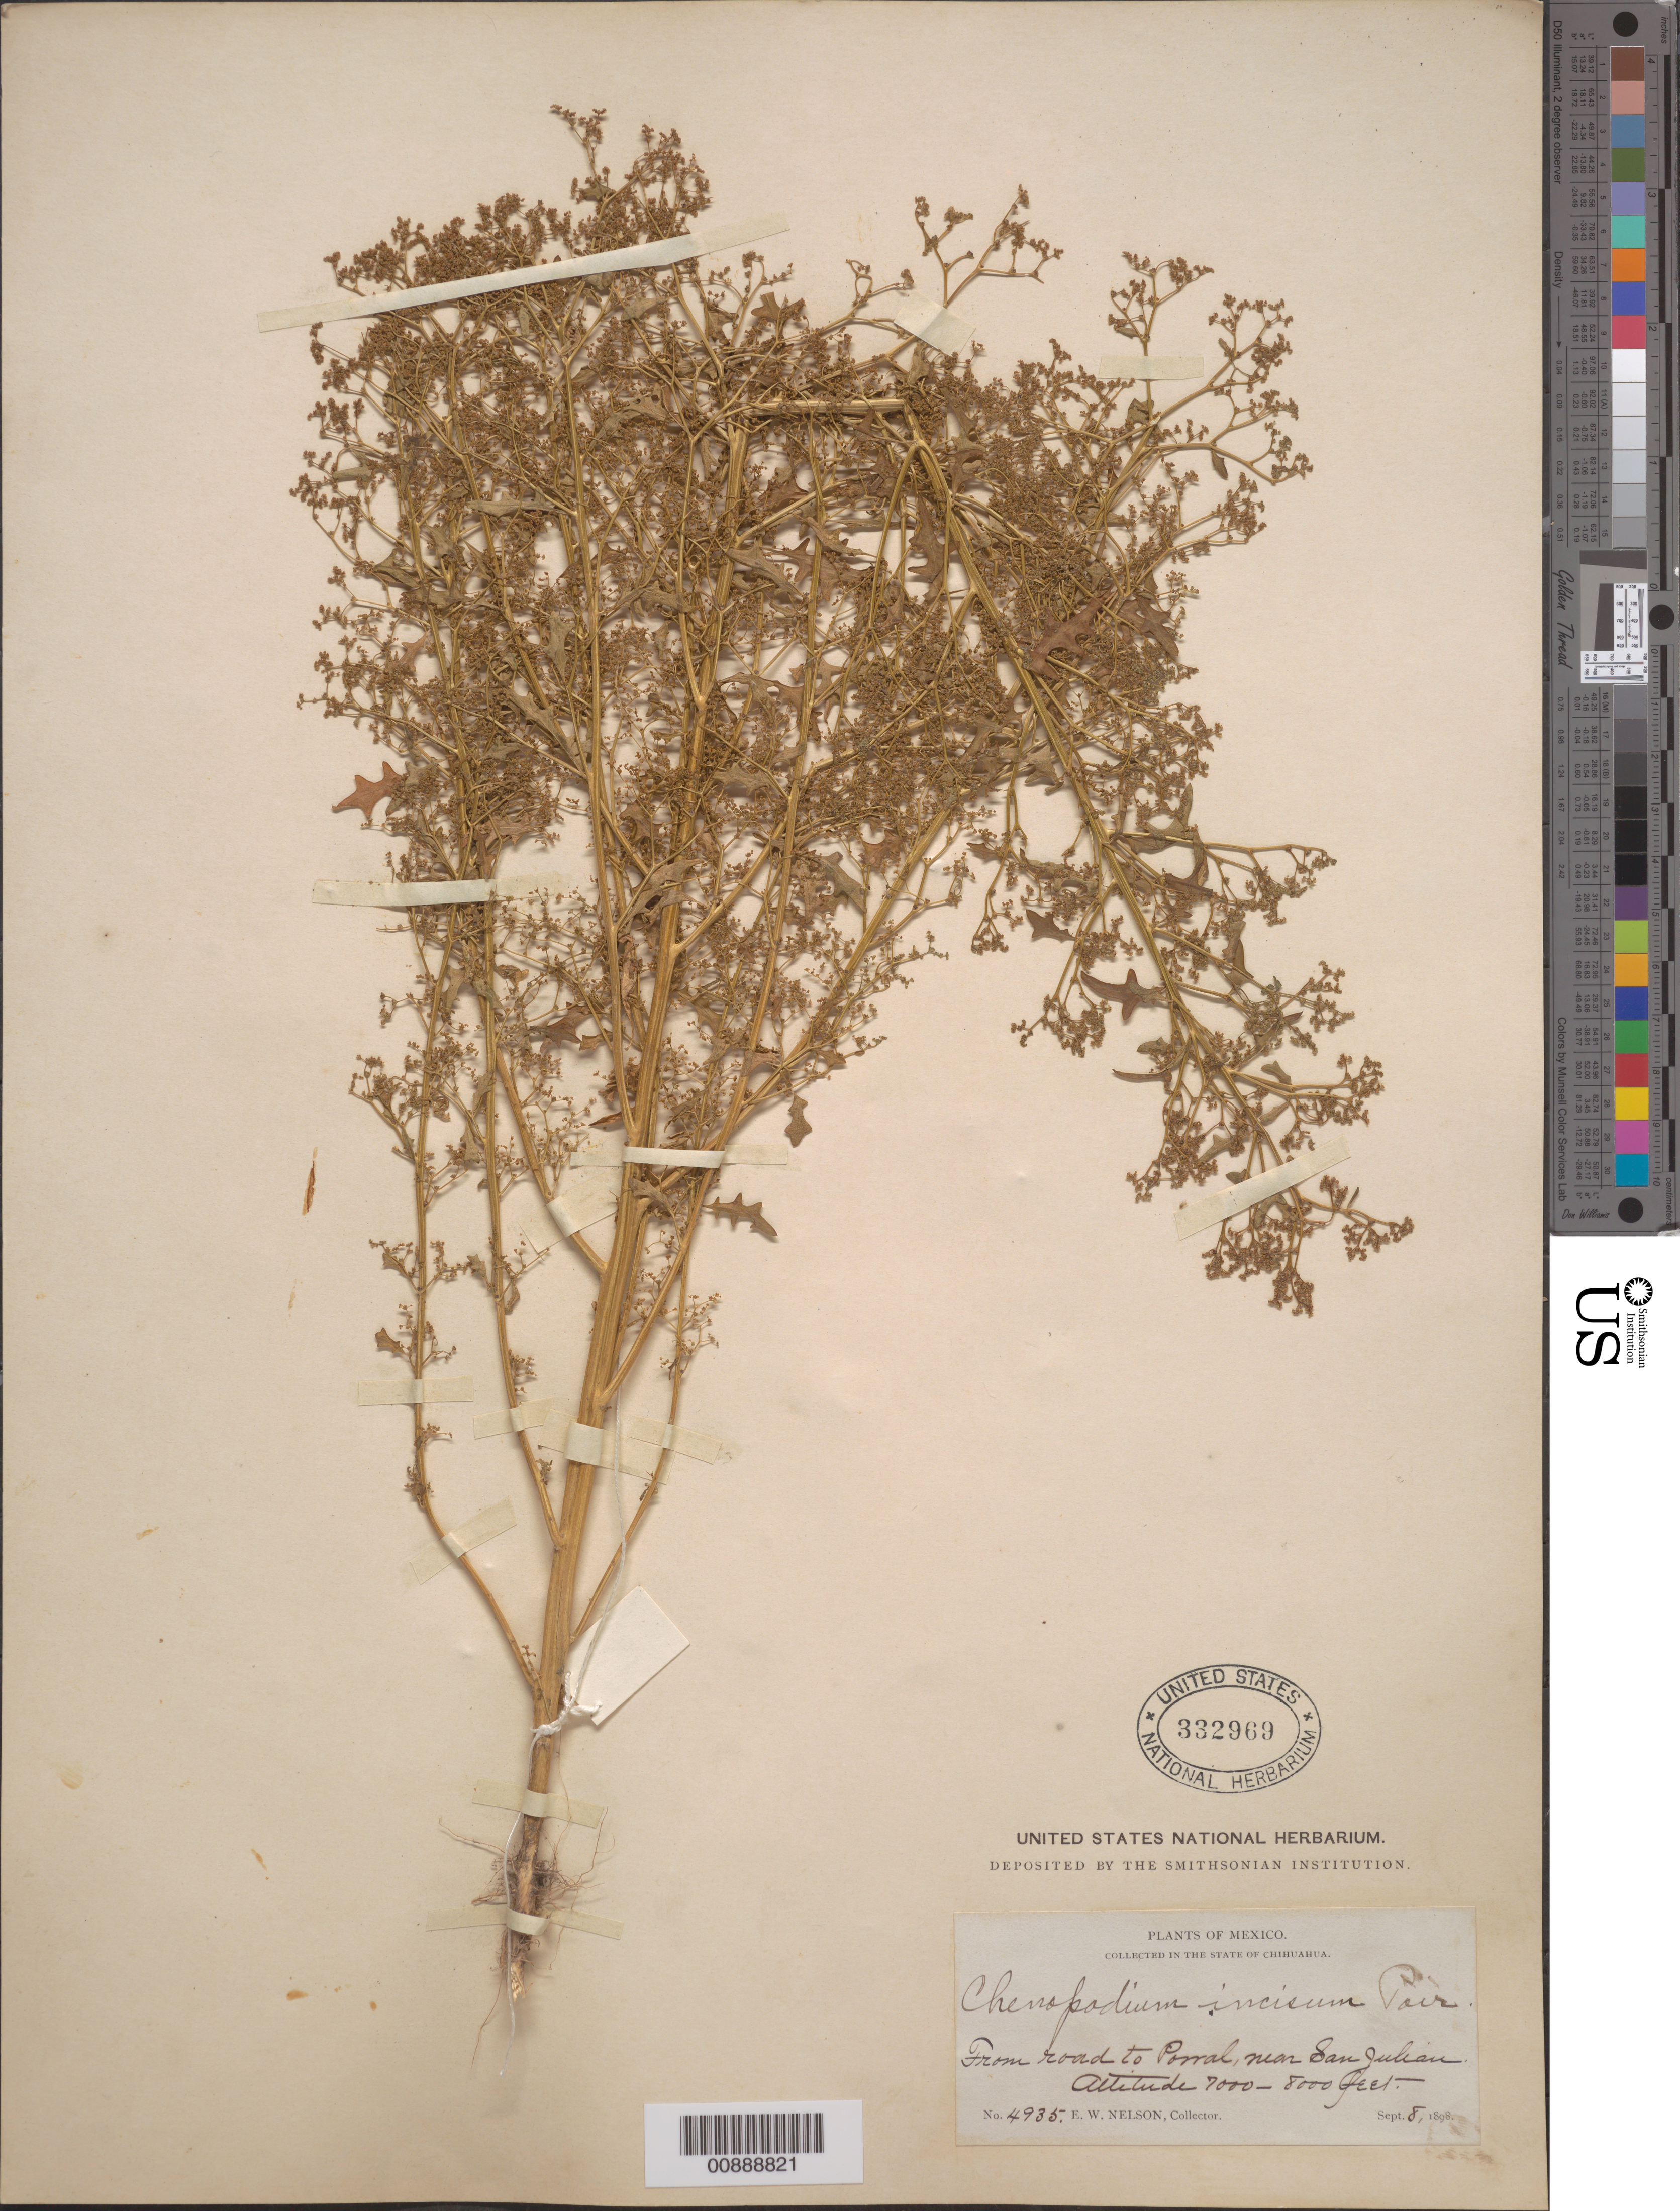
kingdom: Plantae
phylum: Tracheophyta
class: Magnoliopsida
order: Caryophyllales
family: Amaranthaceae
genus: Chenopodium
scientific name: Chenopodium incisum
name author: Poir.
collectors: E. W. Nelson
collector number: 4935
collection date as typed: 08 Sep 1898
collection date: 1898-09-08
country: Mexico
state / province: Chihuahua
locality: From road to Parral near San Julián, Chihuahua.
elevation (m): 2134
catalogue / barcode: US 332969